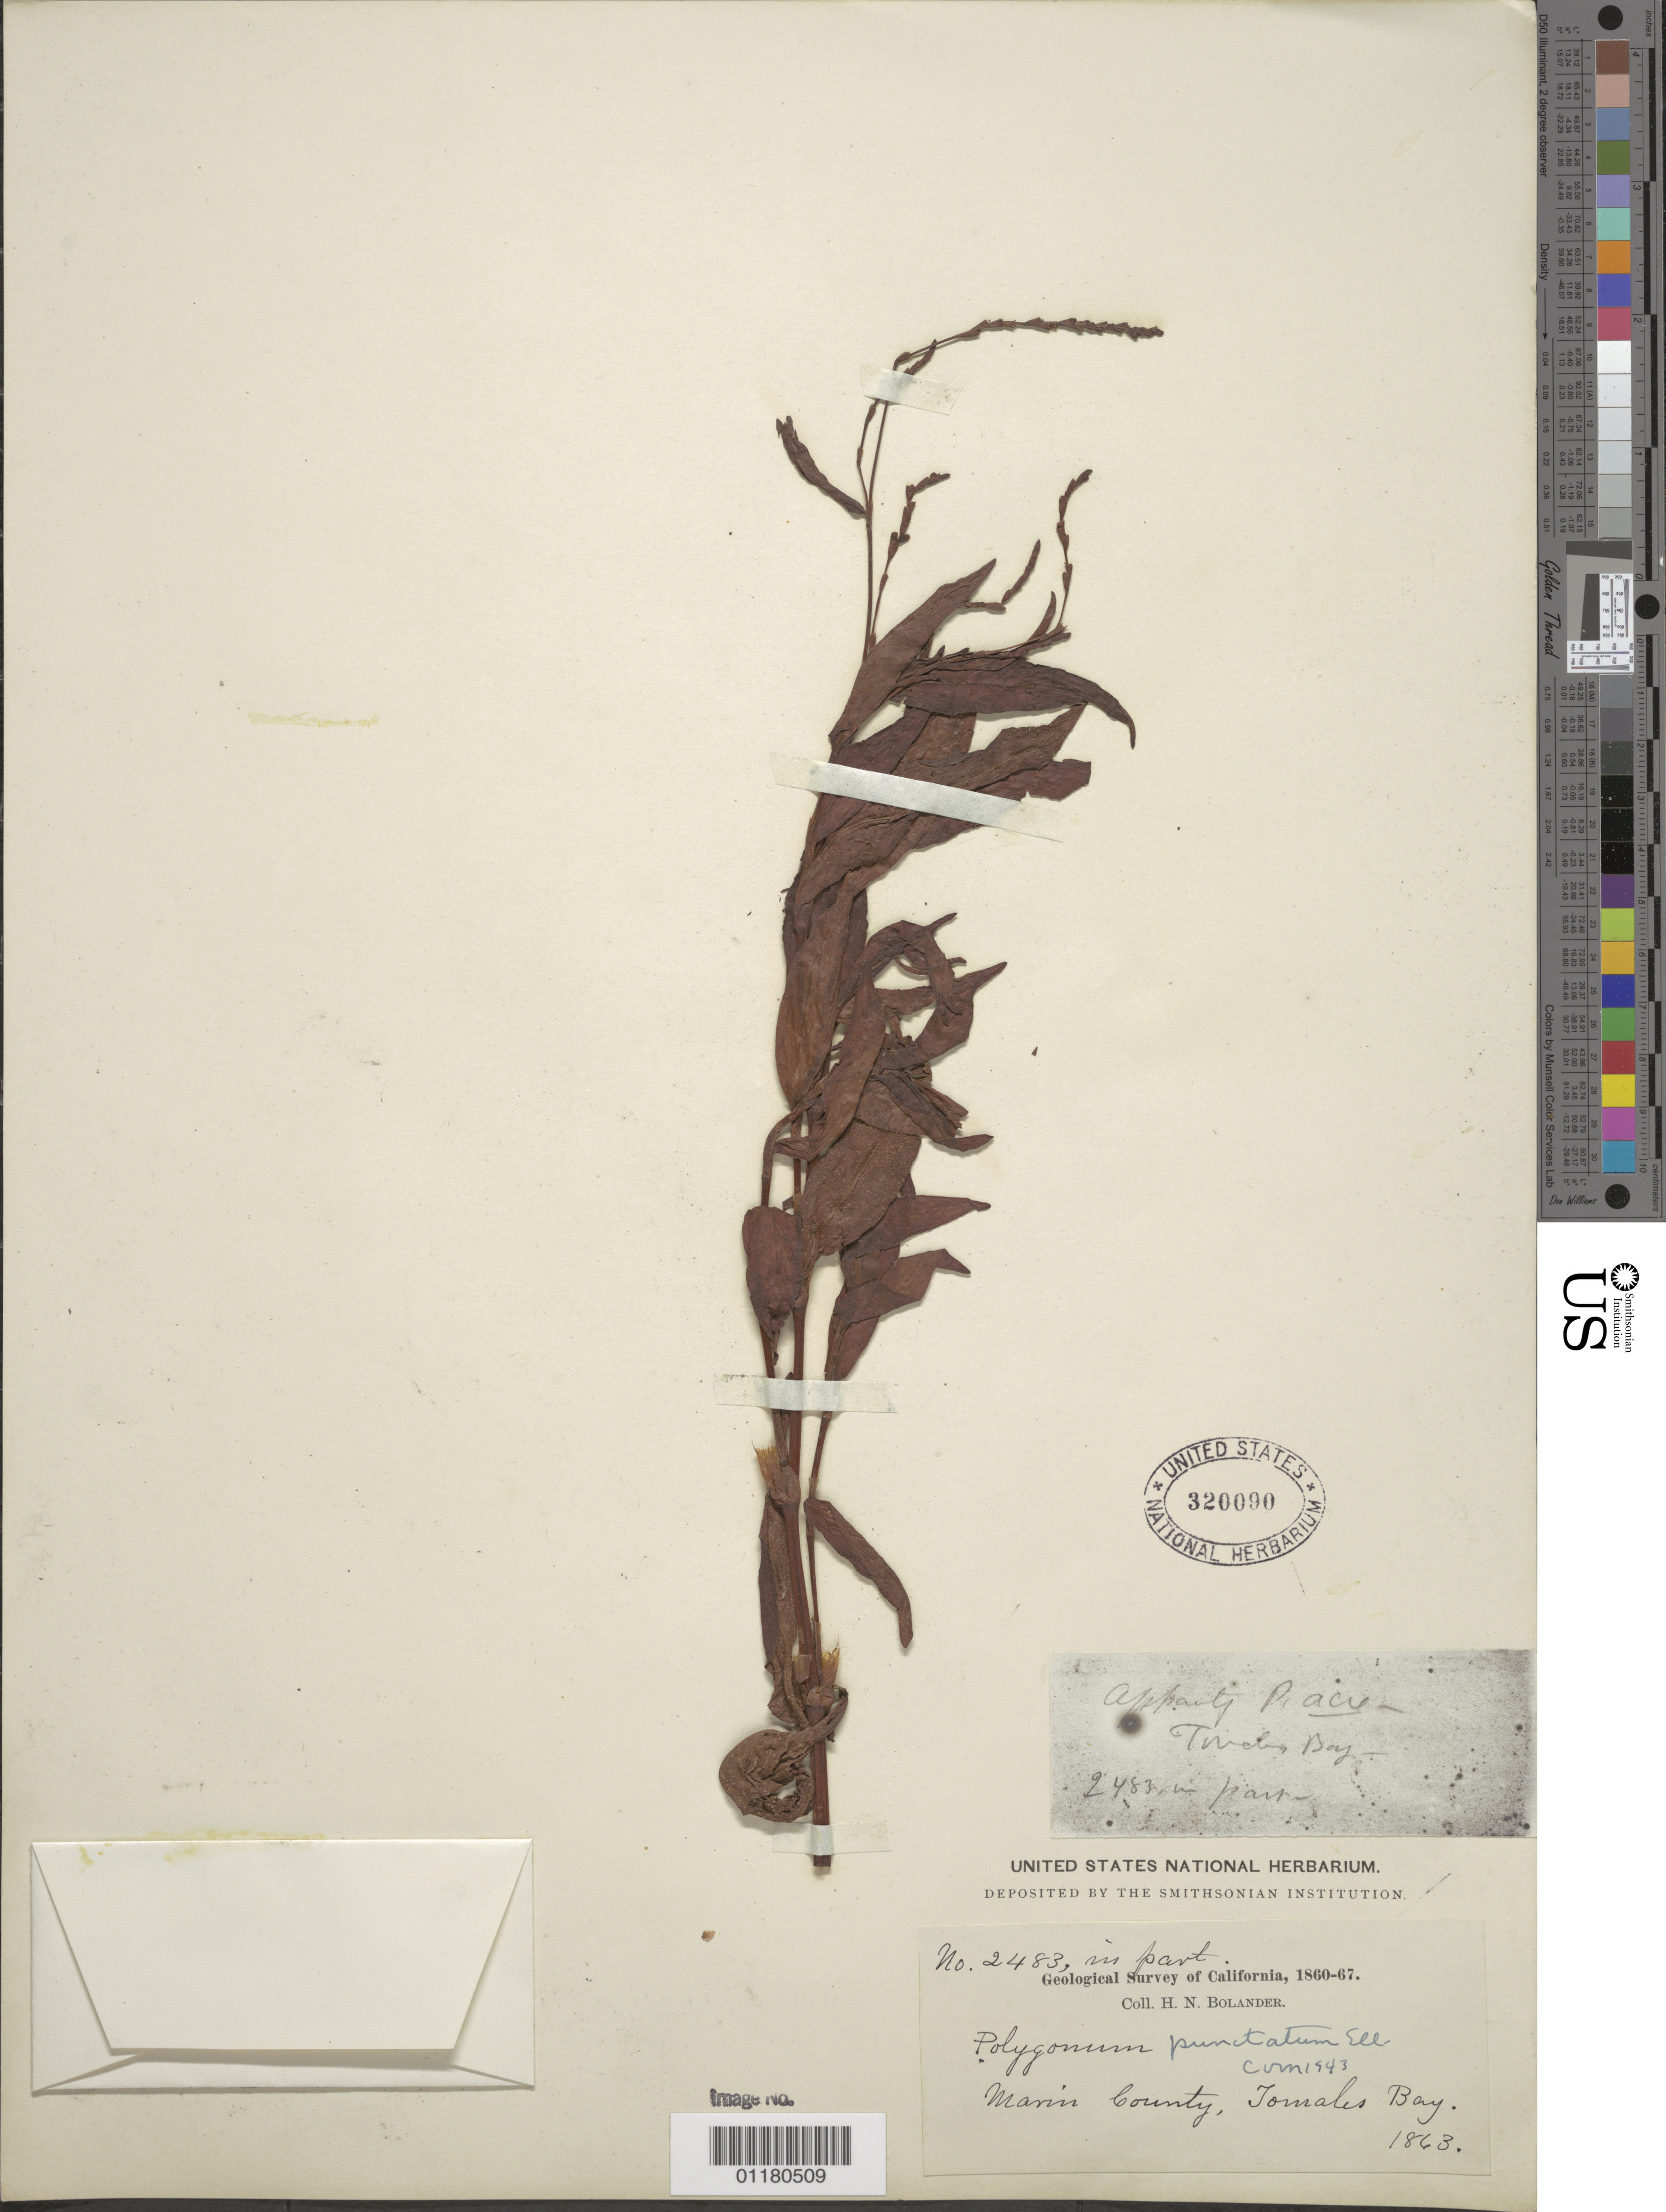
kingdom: Plantae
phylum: Tracheophyta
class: Magnoliopsida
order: Caryophyllales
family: Polygonaceae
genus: Persicaria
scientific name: Persicaria hydropiperoides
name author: (Michx.) Small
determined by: Atha, D. E.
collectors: H. Bolander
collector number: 2483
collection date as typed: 1863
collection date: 1863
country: United States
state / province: California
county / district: Marin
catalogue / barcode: US 320090